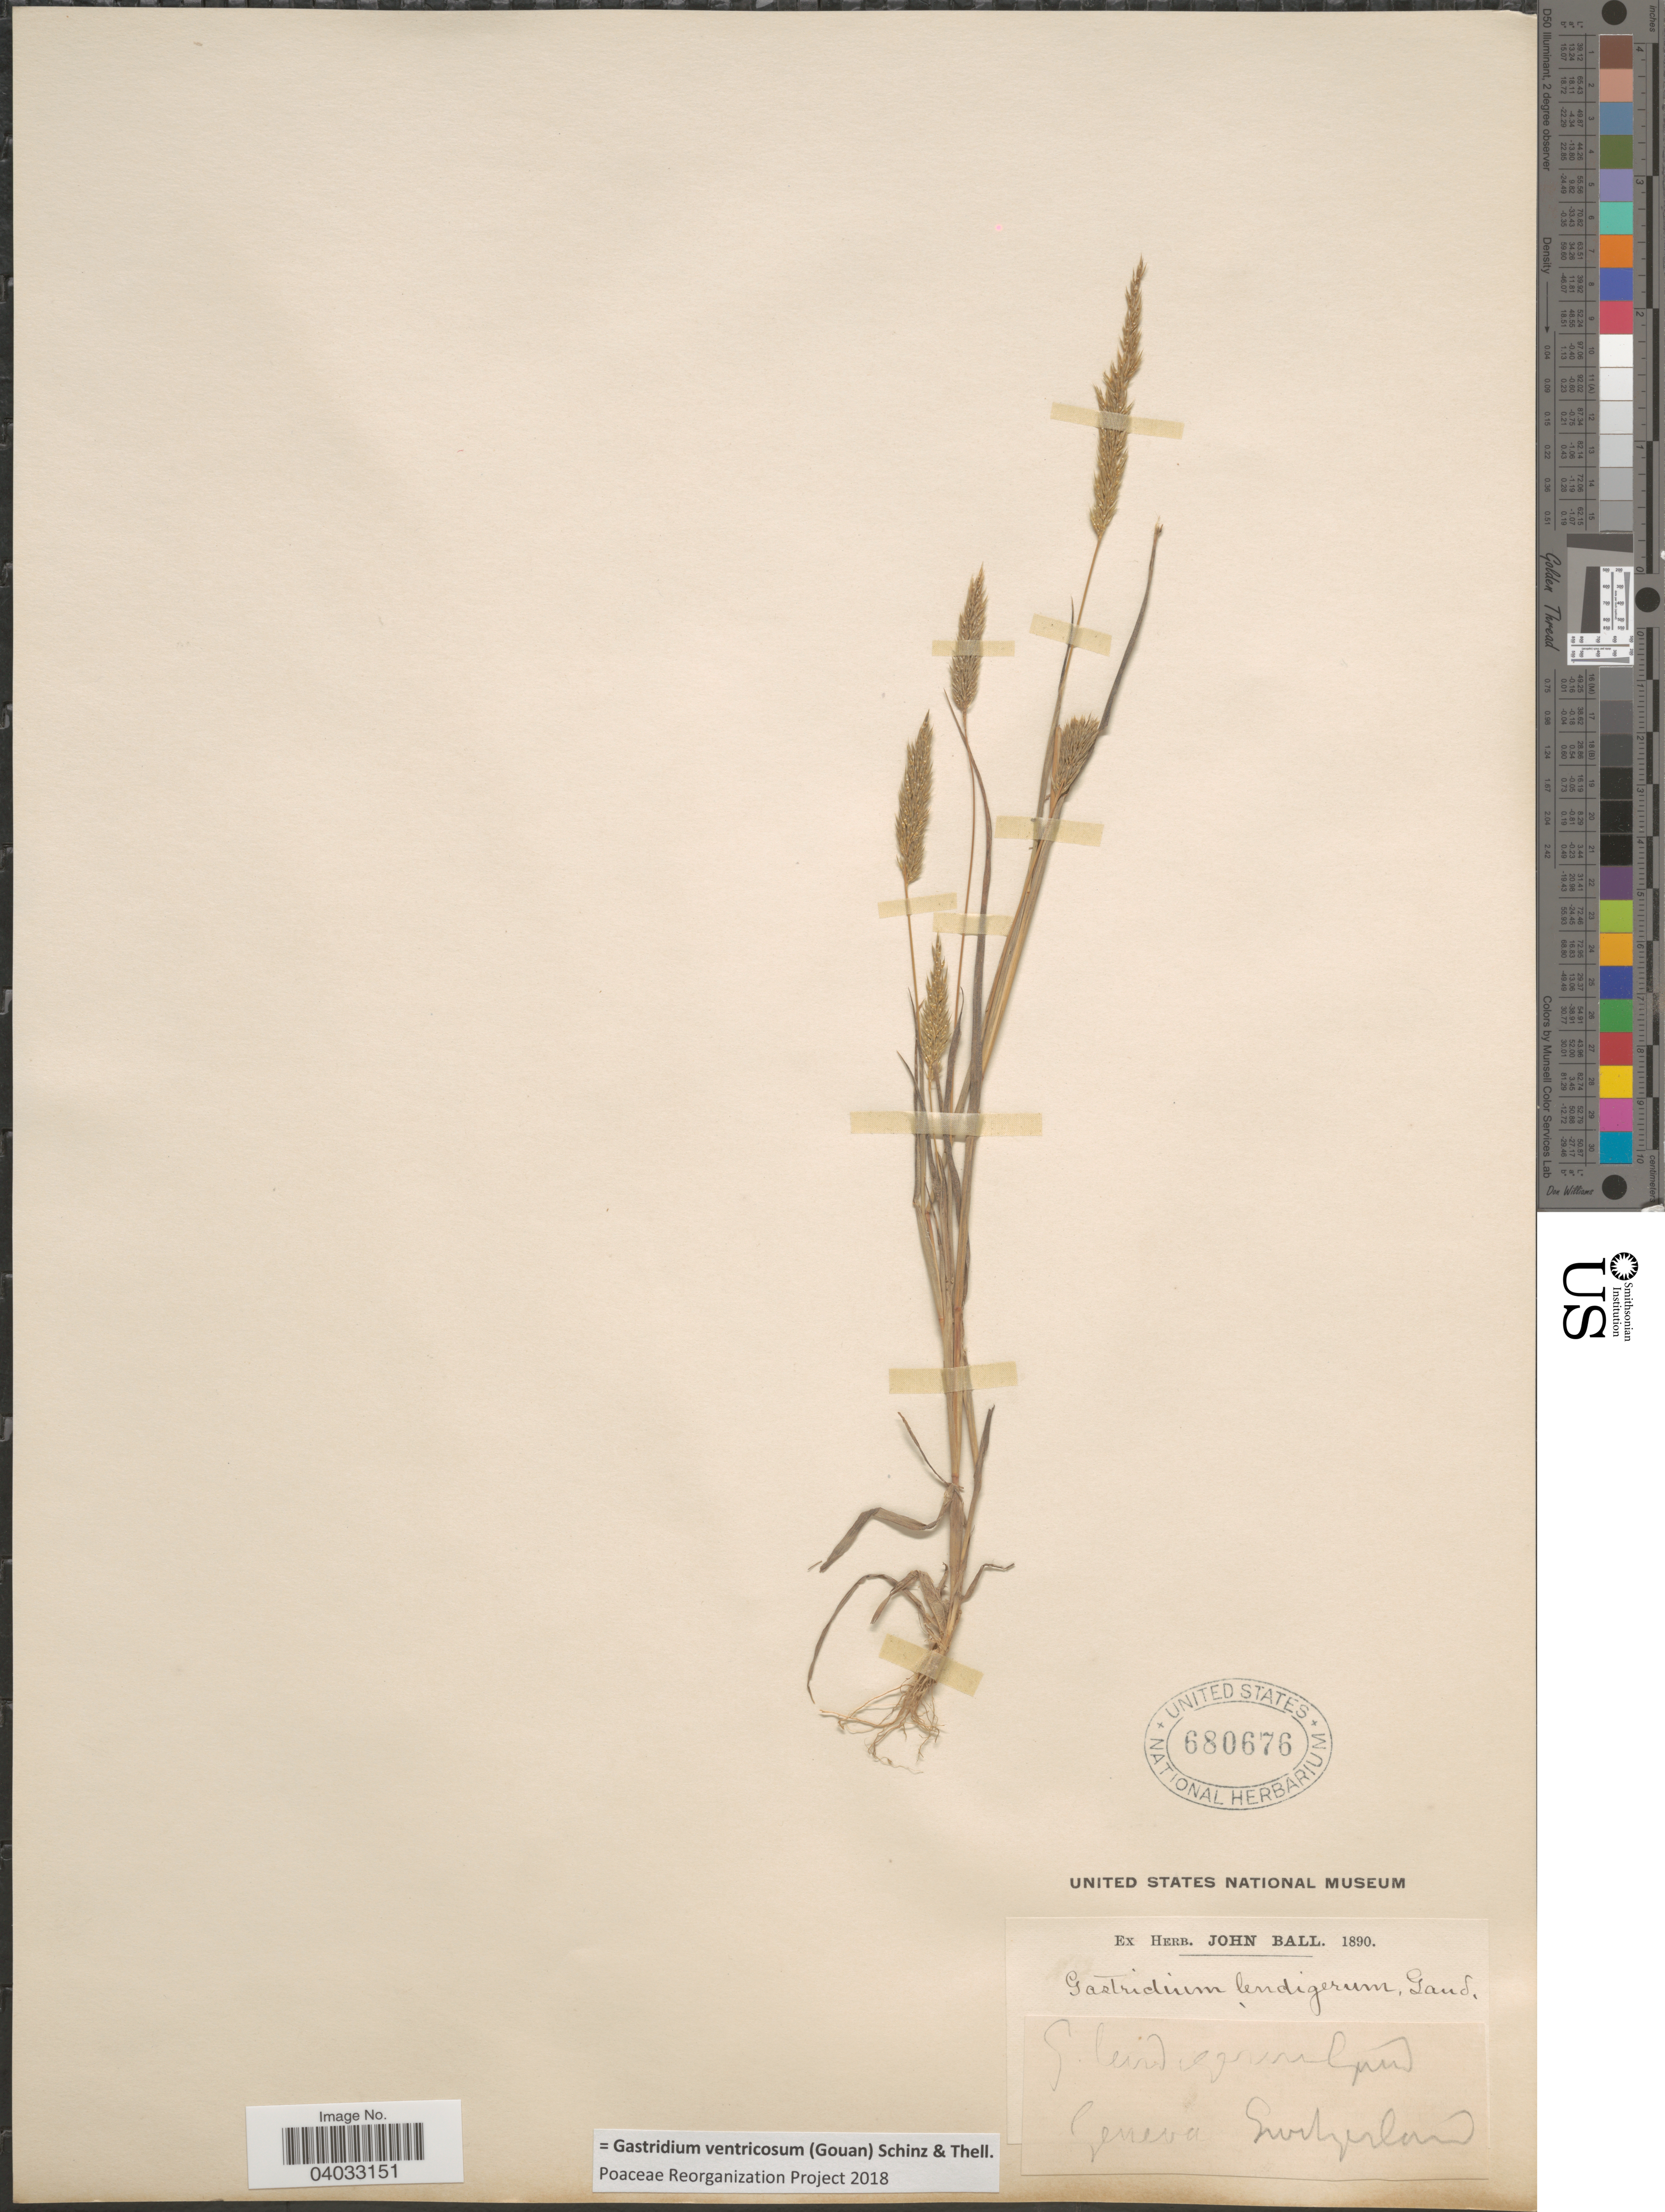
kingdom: Plantae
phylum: Tracheophyta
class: Liliopsida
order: Poales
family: Poaceae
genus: Gastridium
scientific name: Gastridium ventricosum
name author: (Gouan) Schinz & Thell.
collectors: ex herb. John Ball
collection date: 1890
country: Switzerland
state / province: Genève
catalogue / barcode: US 680676